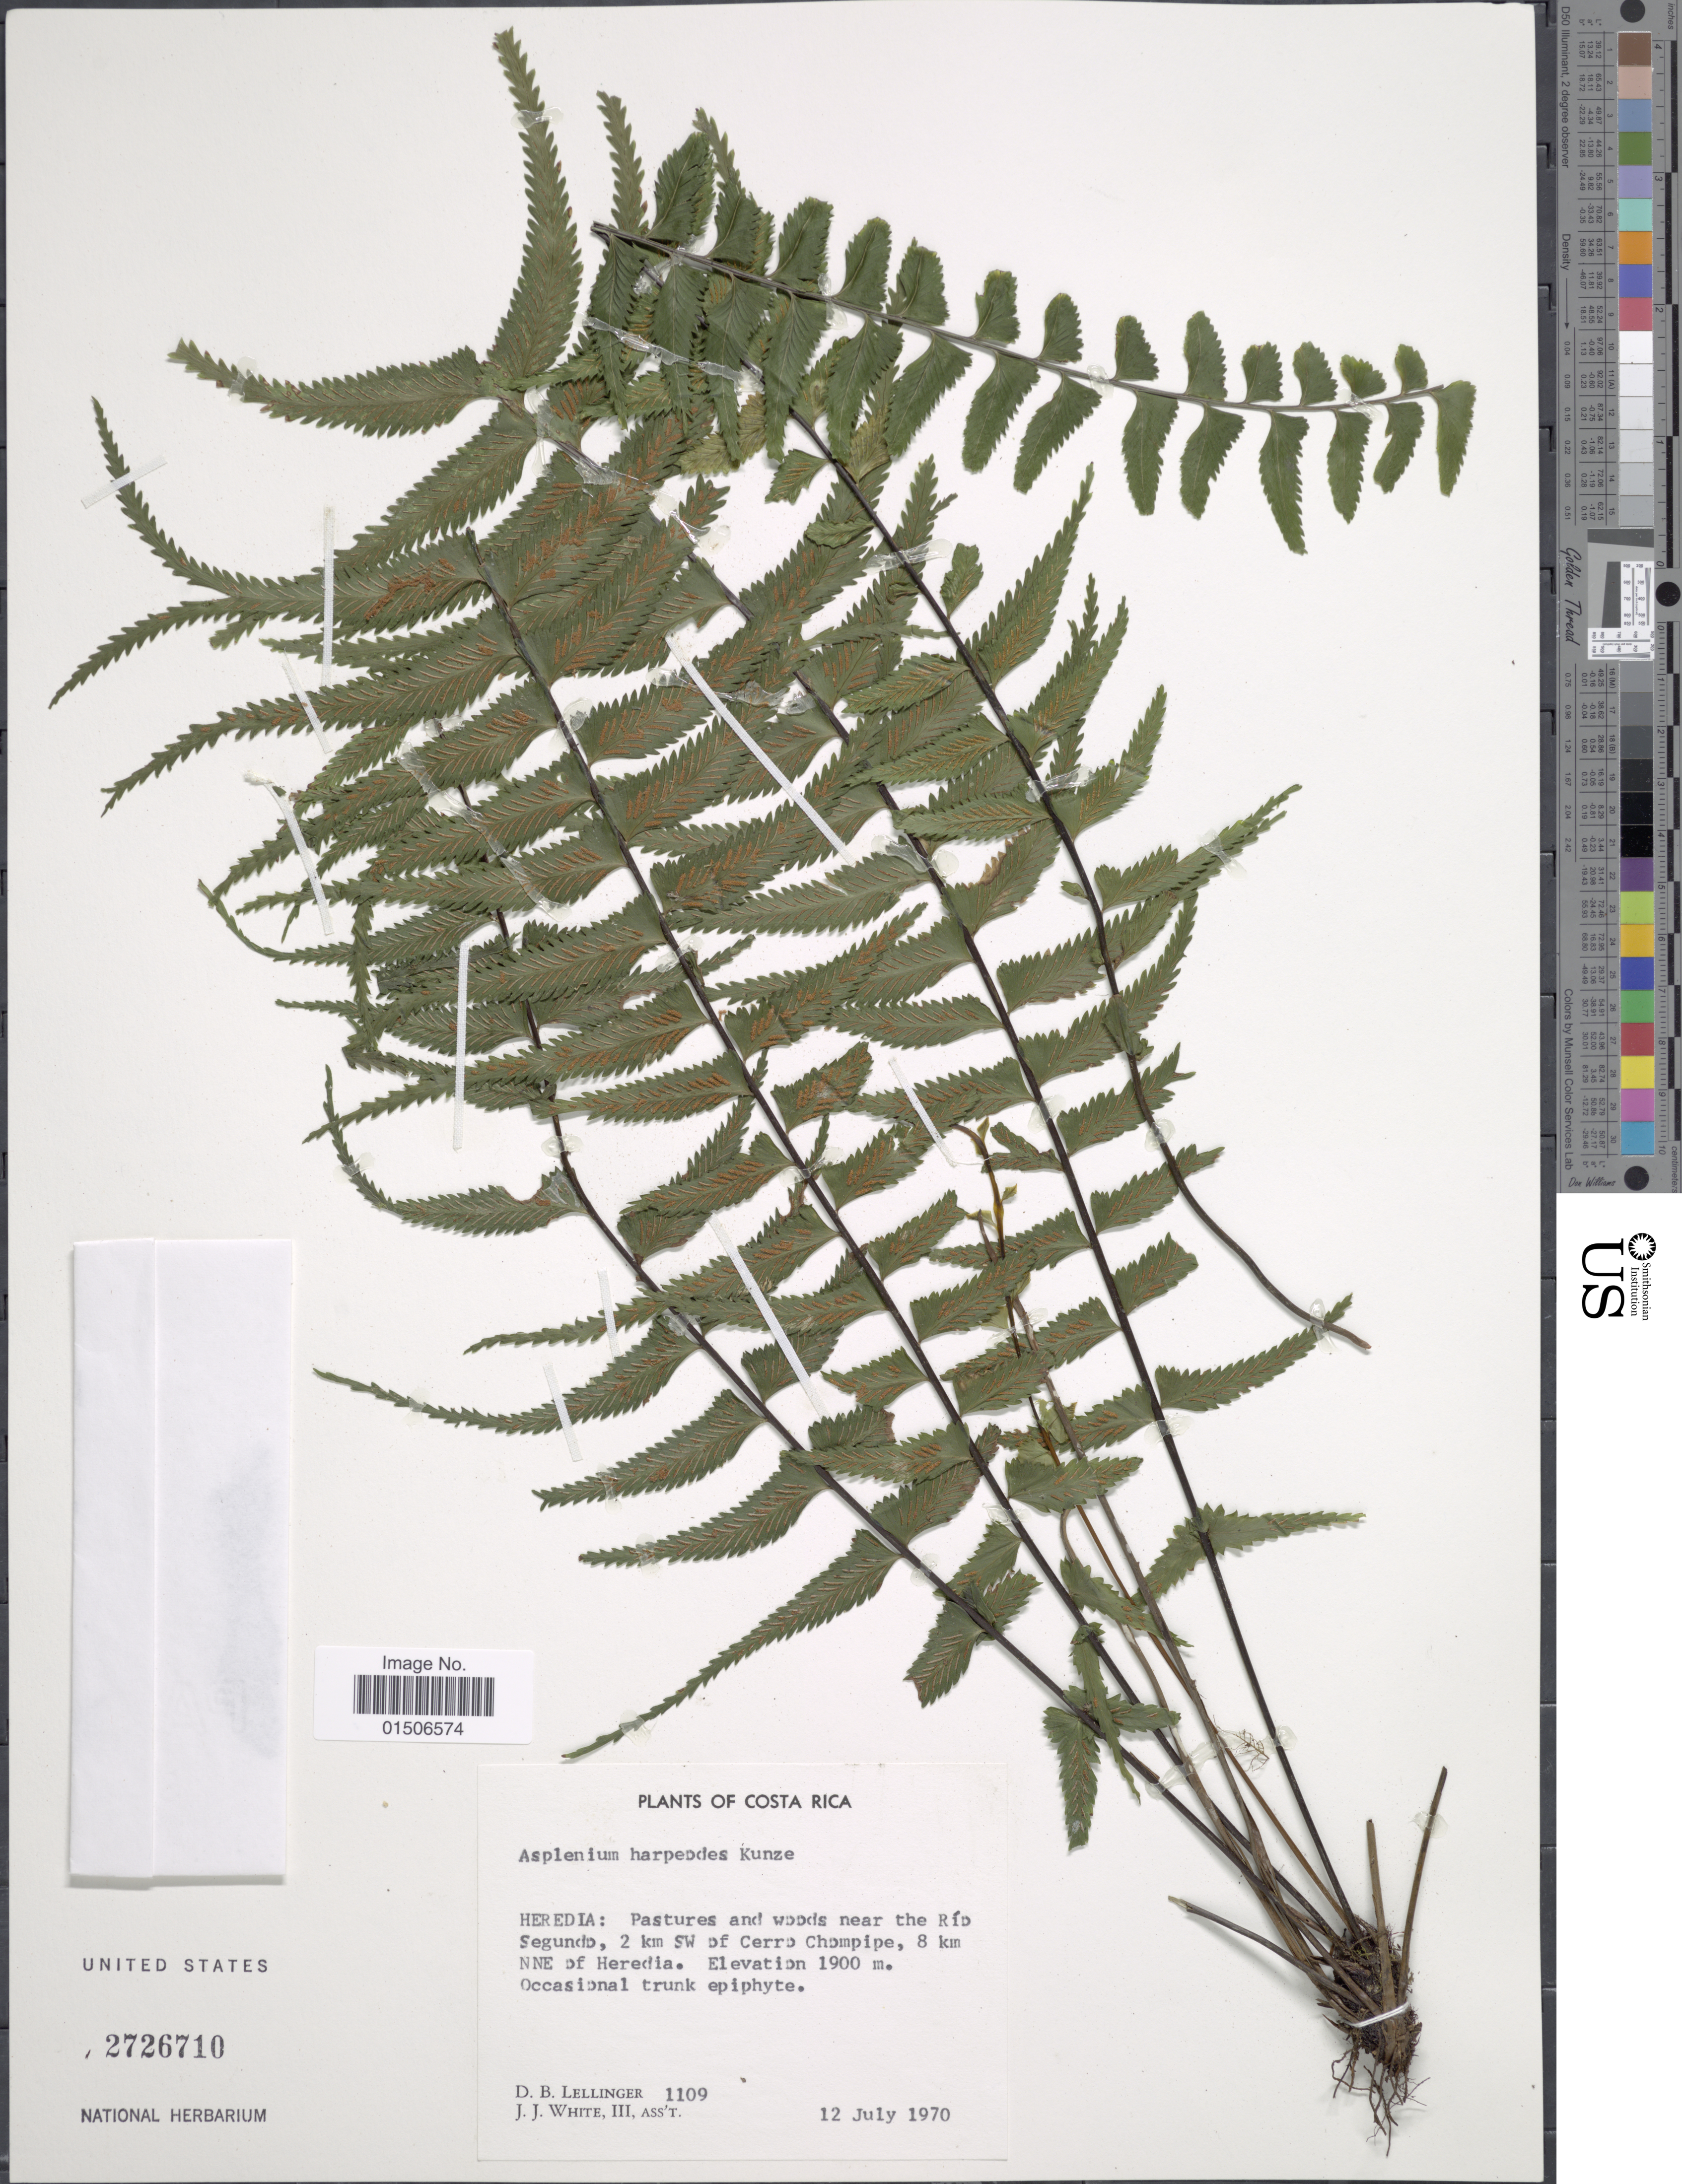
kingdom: Plantae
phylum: Tracheophyta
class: Polypodiopsida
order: Polypodiales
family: Aspleniaceae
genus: Asplenium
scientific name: Asplenium harpeodes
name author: Kunze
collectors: D. B. Lellinger & J. J. White III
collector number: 1109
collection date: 1970-07-12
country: Costa Rica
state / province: Heredia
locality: Pastures and woods near the Ríp Segundo, 2 km SW of Cerro Chompipe, 8 km NNE of Heredia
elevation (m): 1900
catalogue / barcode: US 2726710